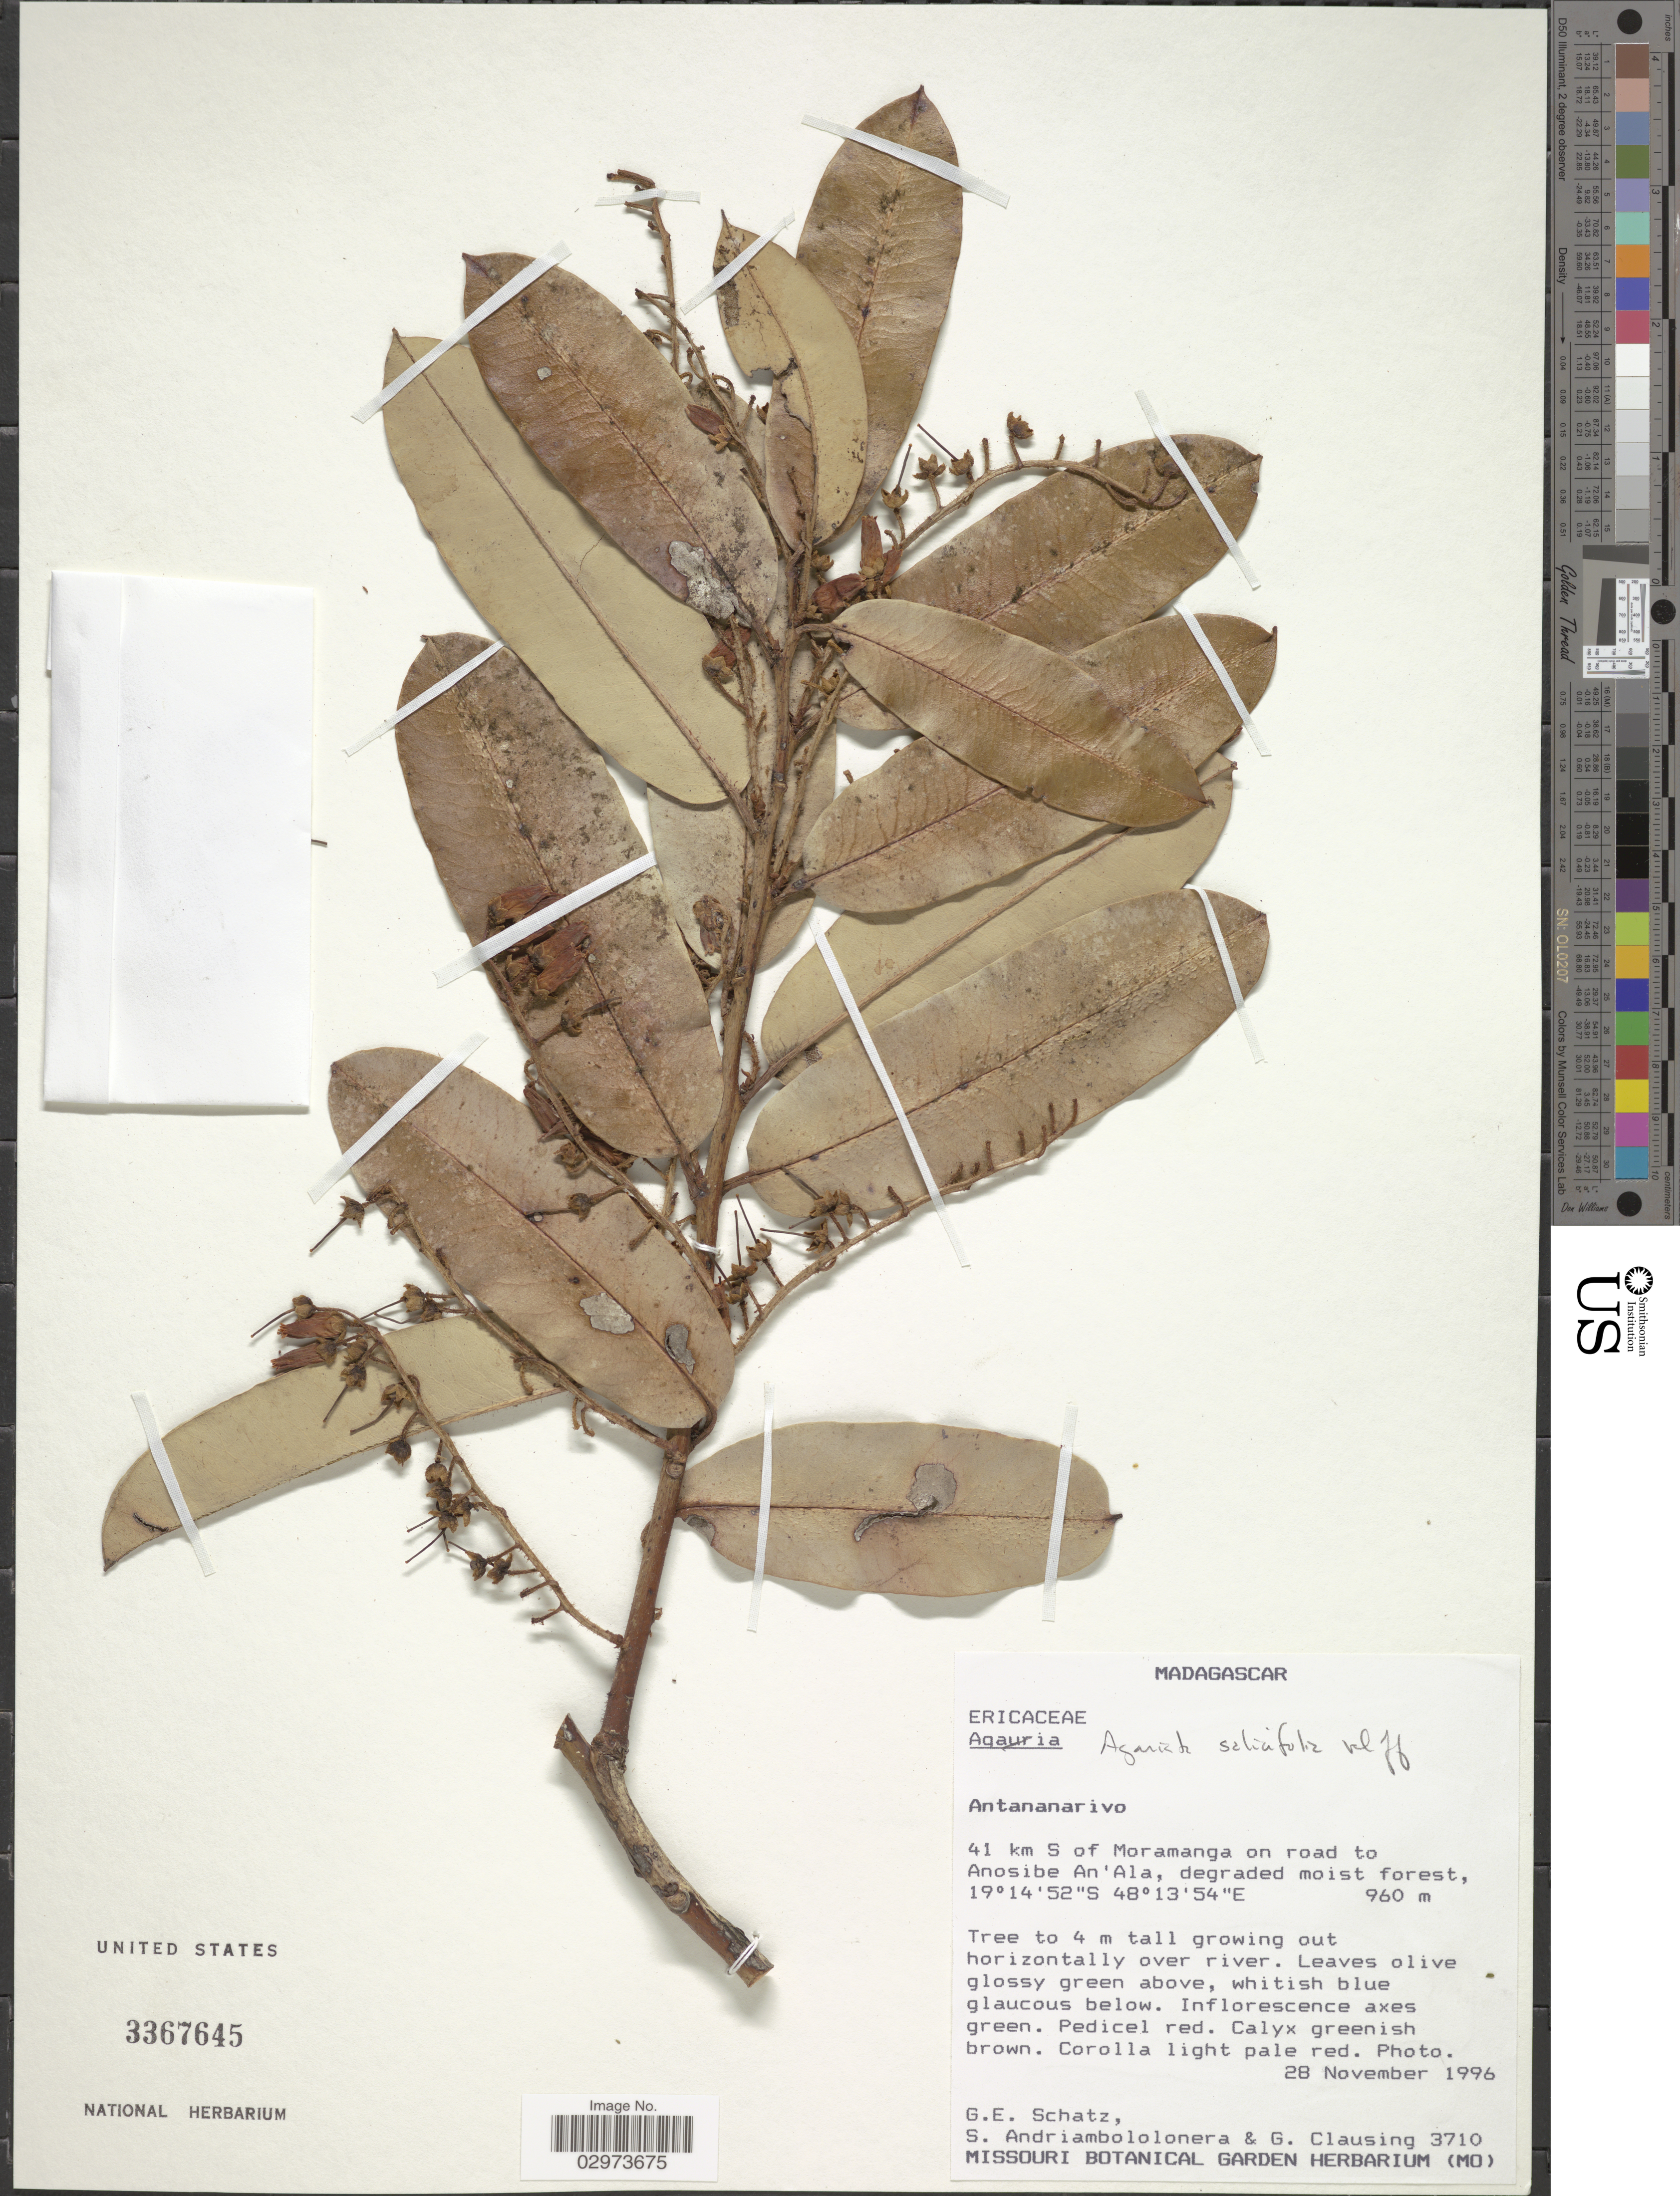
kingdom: Plantae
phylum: Tracheophyta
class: Magnoliopsida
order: Ericales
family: Ericaceae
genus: Agarista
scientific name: Agarista salicifolia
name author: (Lam.) G. Don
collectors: G. Schatz, S. R. Andriambololonera & G. Clausing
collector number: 3710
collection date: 1996-11-28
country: Madagascar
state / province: Alaotra Mangoro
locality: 41 km S of Moramanga on road to Anosibe An'Ala.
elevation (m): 960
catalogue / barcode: US 3367645